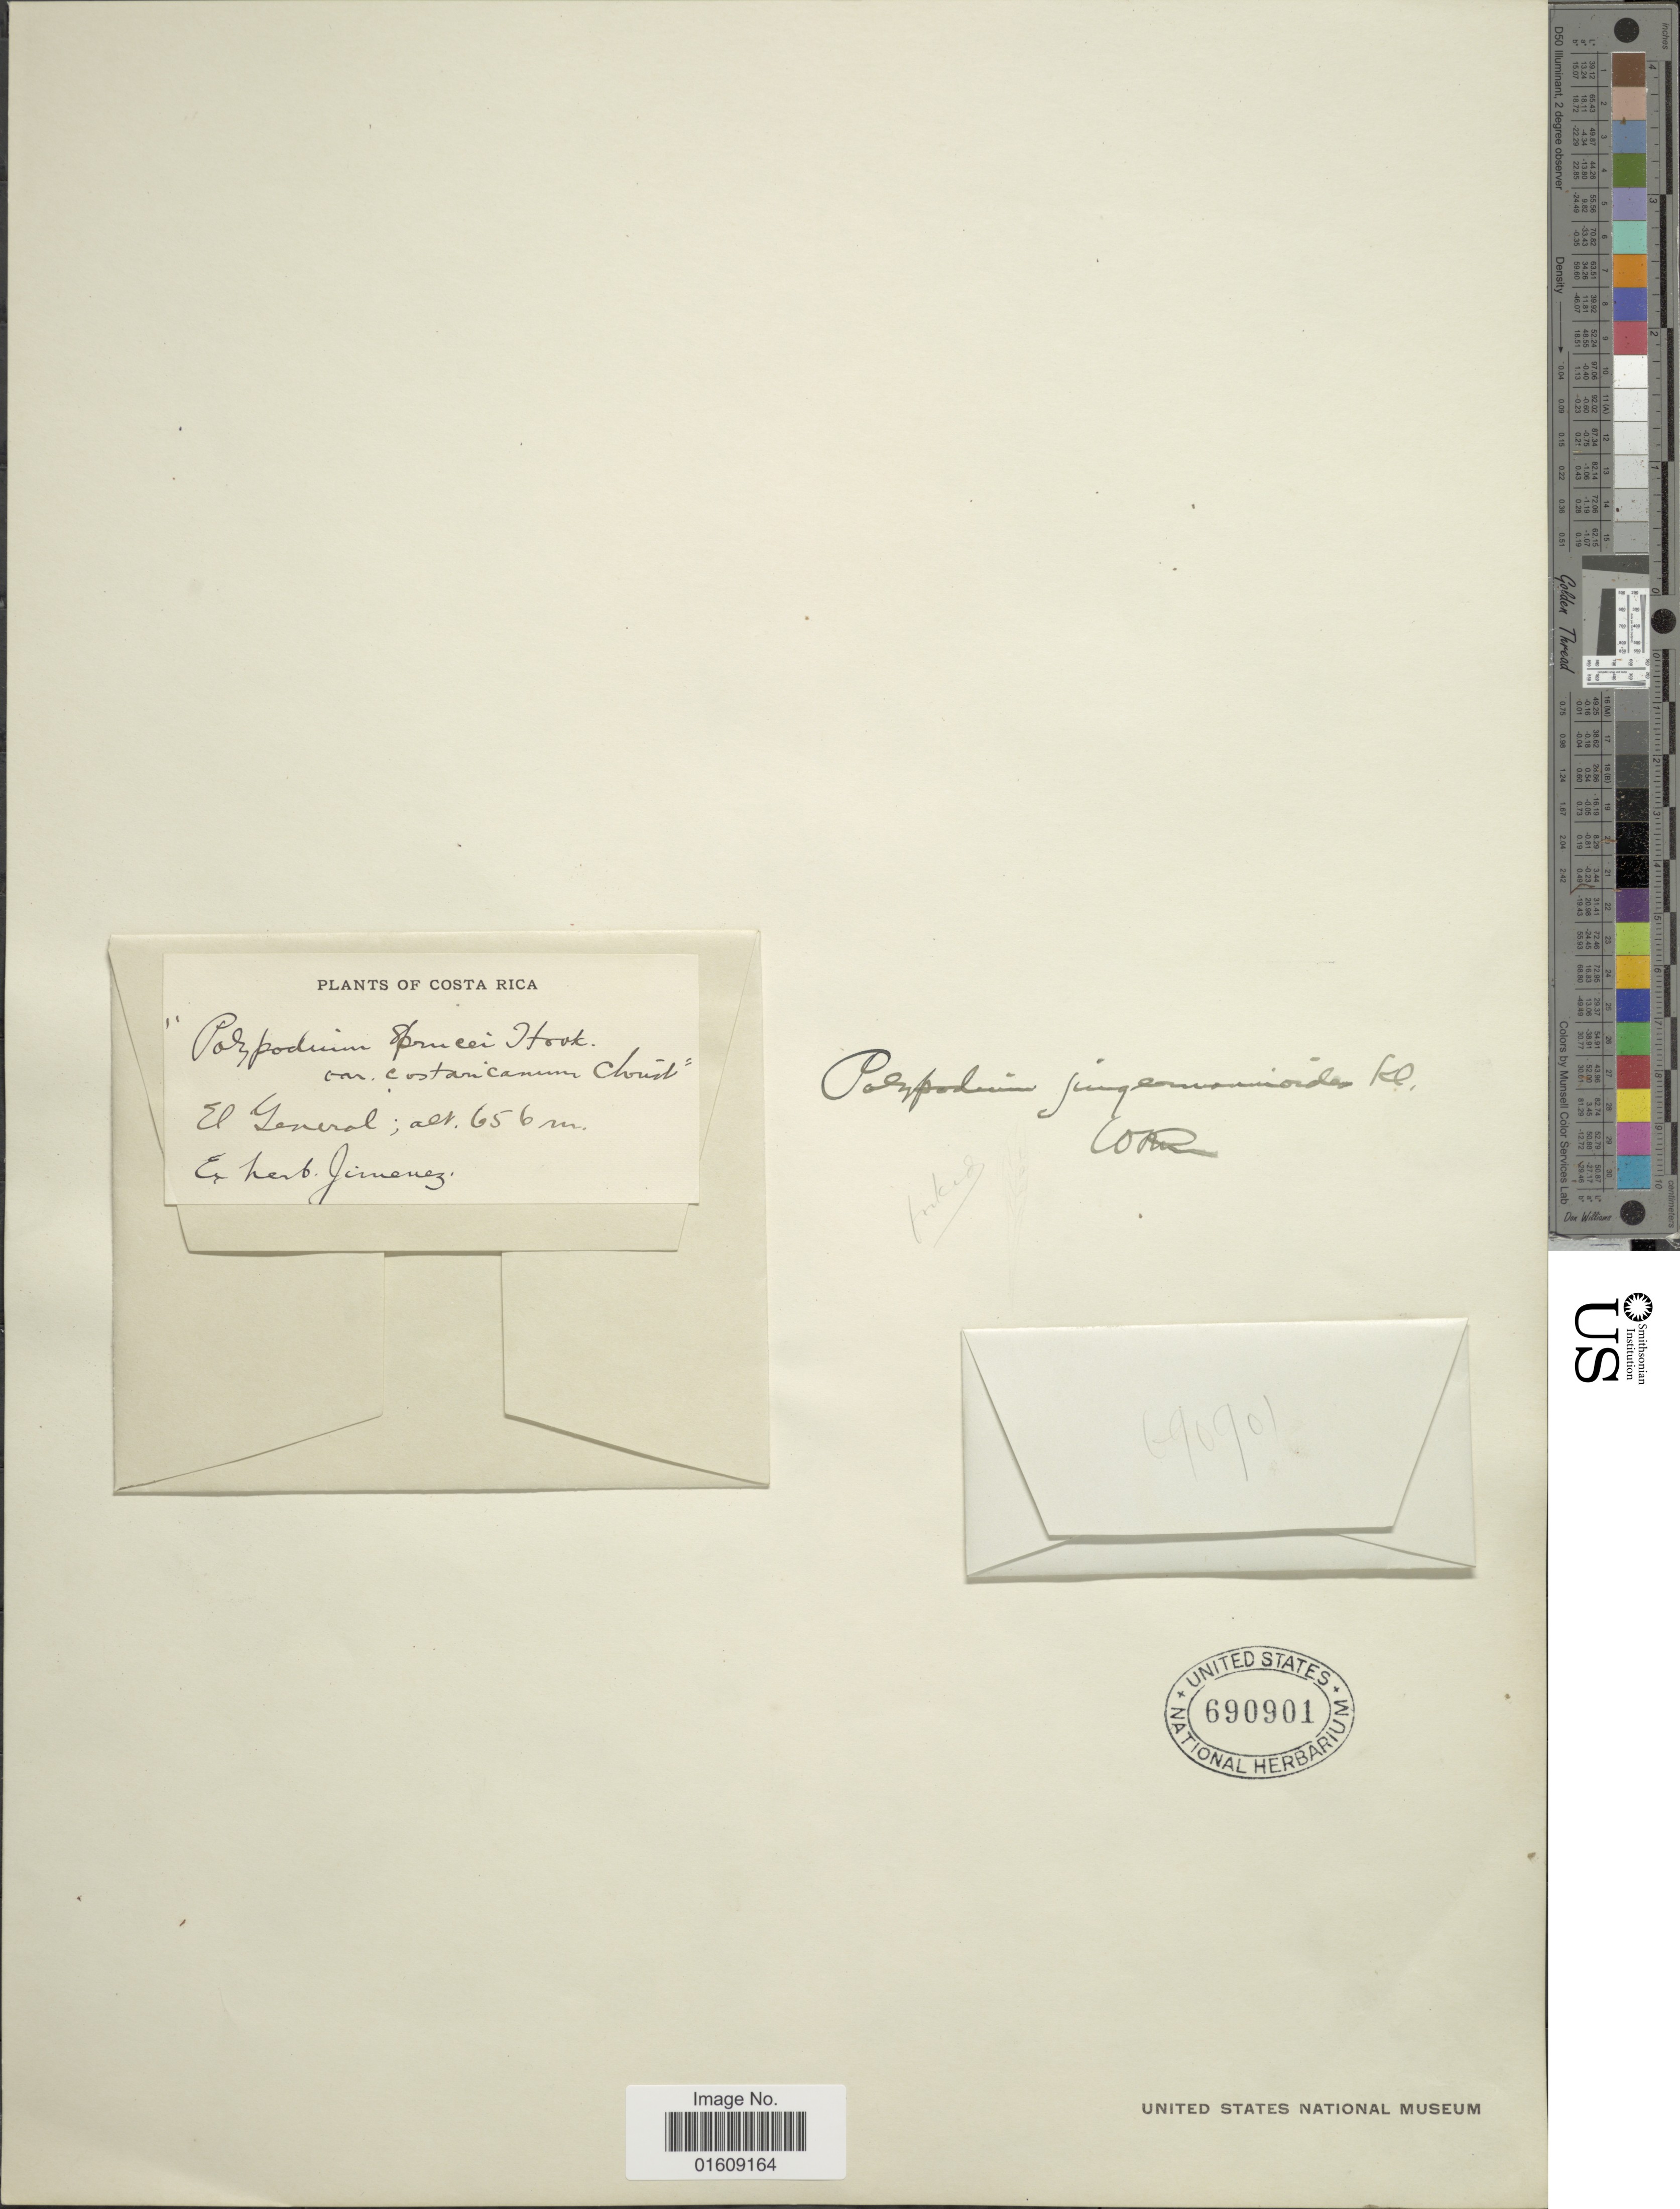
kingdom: Plantae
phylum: Tracheophyta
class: Polypodiopsida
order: Polypodiales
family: Polypodiaceae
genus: Ceradenia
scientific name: Ceradenia jungermannioides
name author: (Klotzsch) L.E. Bishop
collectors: ex herb. O. Jimenez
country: Costa Rica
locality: Costa Rica, El General.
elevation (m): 656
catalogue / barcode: US 690901